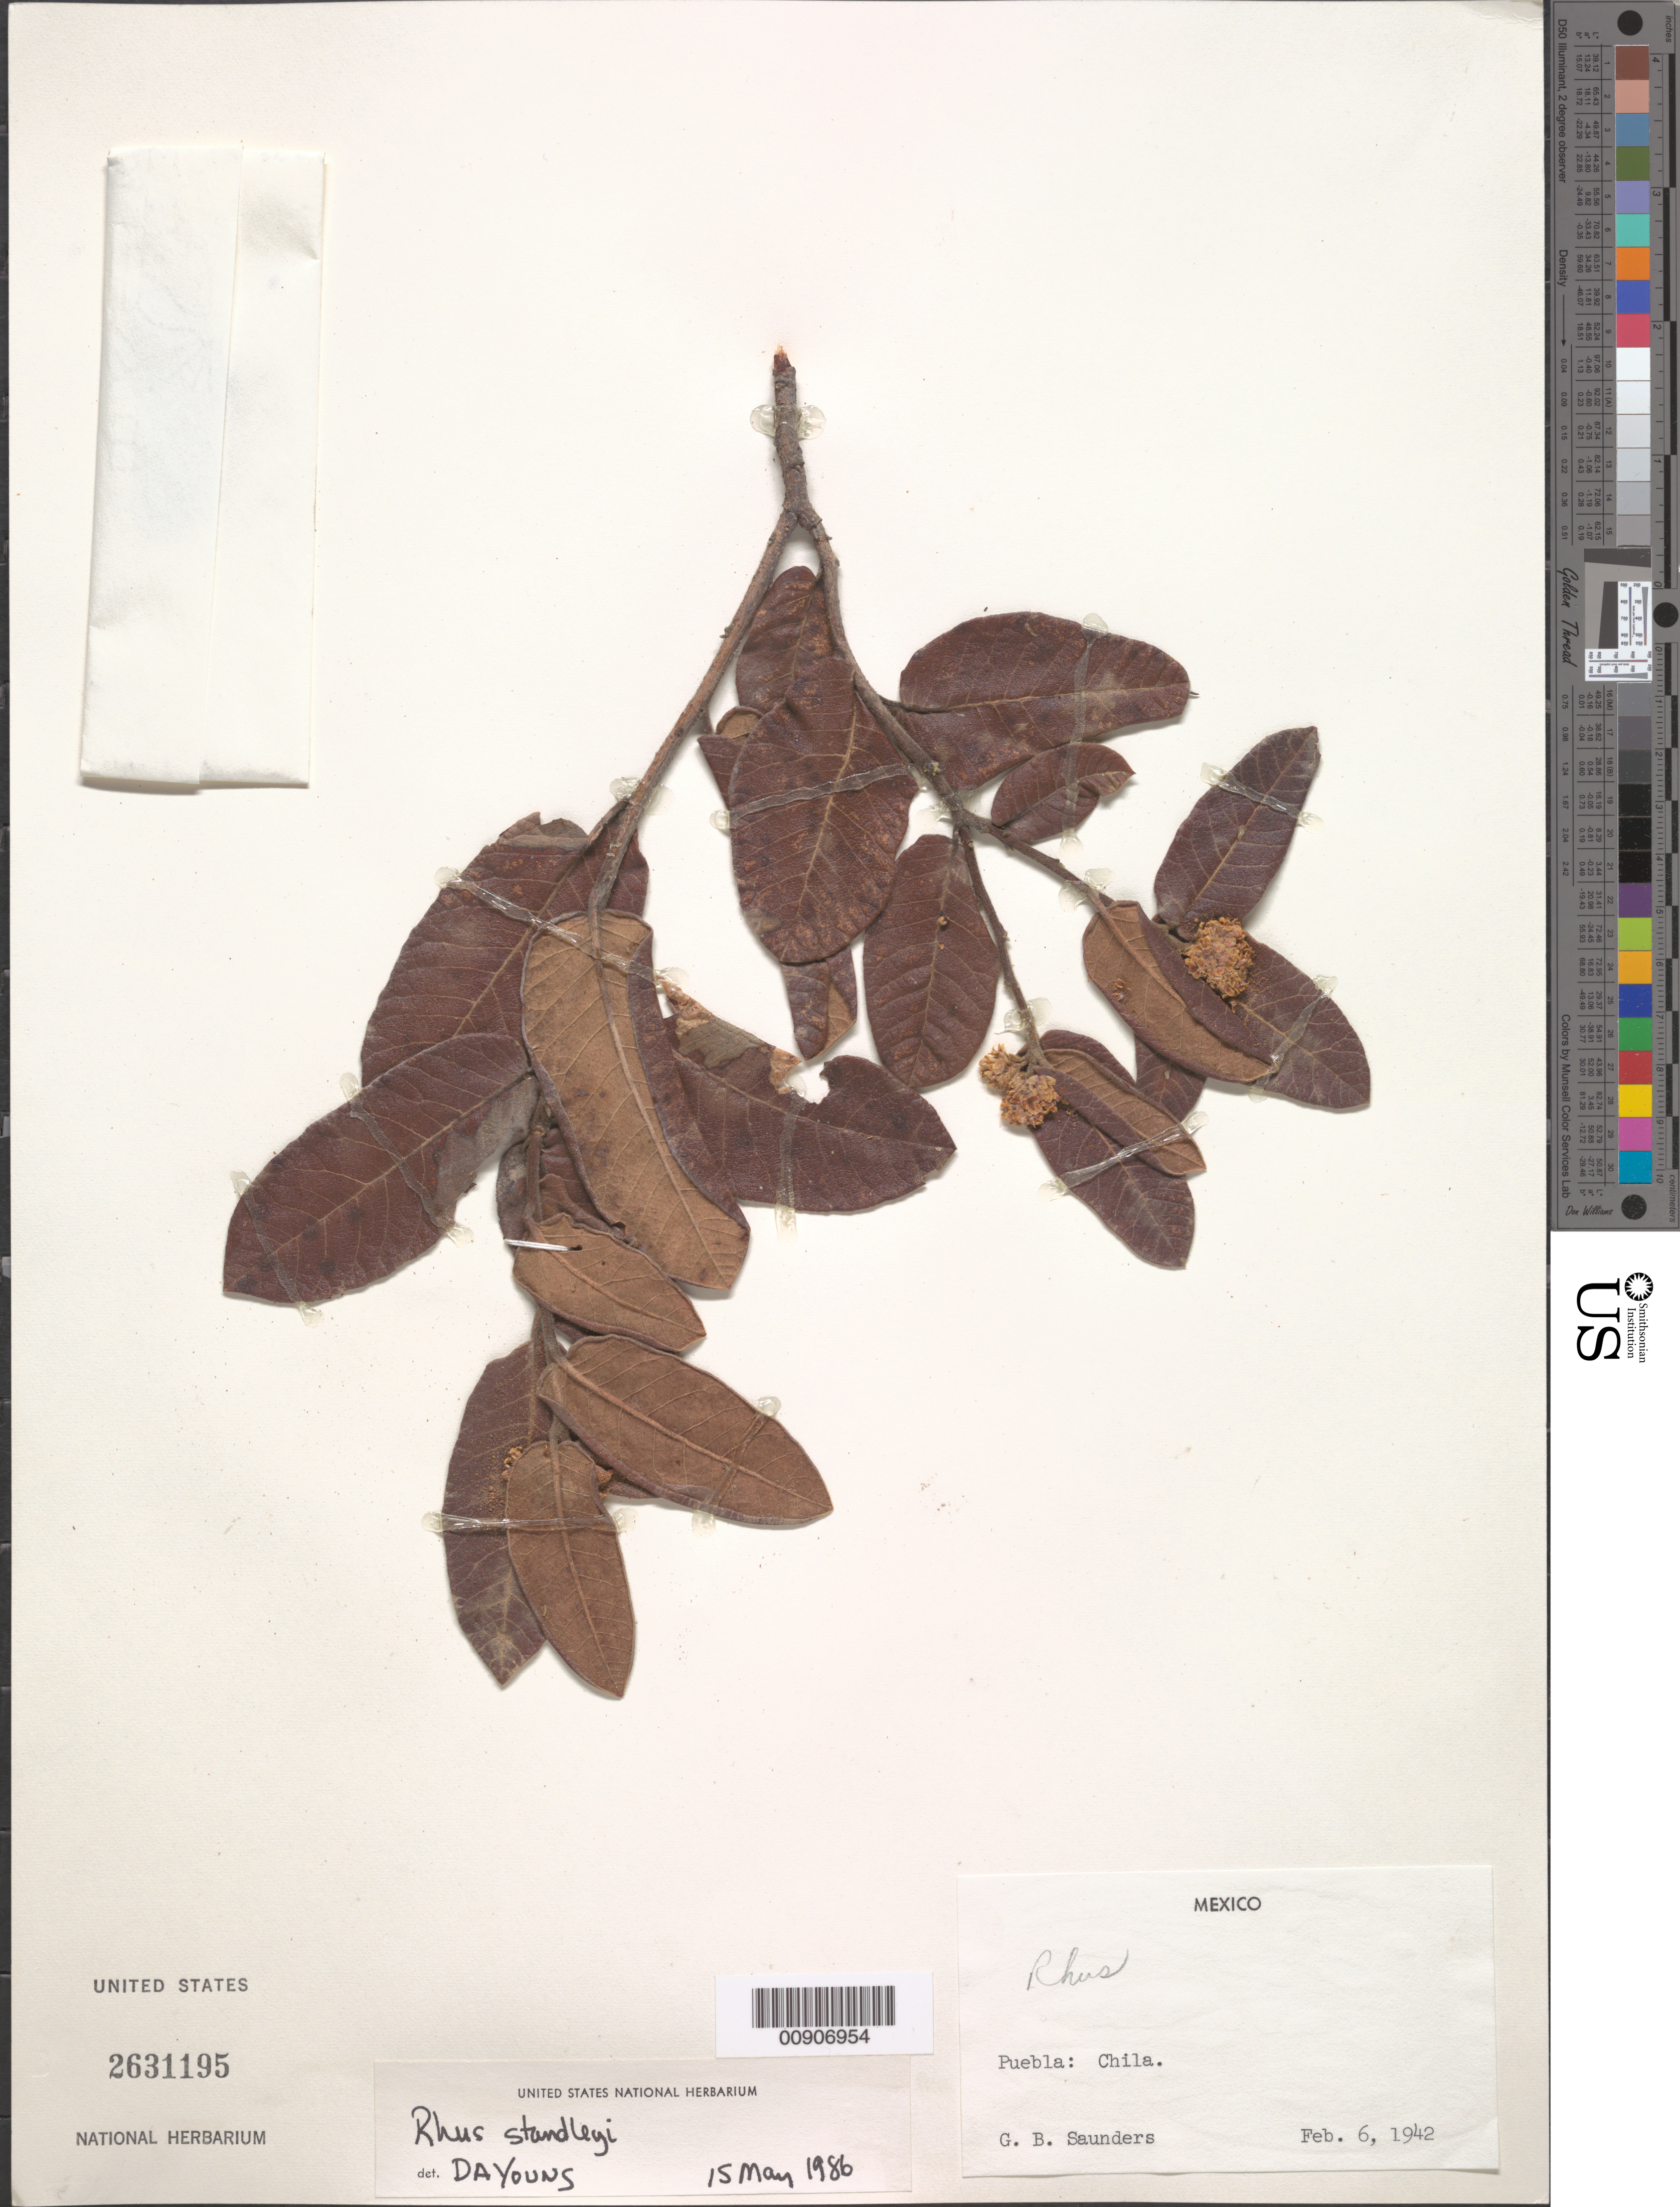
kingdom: Plantae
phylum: Tracheophyta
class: Magnoliopsida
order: Sapindales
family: Anacardiaceae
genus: Rhus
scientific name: Rhus standleyi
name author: F.A. Barkley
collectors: G. B. Saunders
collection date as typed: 06 Feb 1942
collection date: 1942-02-06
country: Mexico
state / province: Puebla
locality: Puebla: Chila.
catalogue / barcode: US 2631195